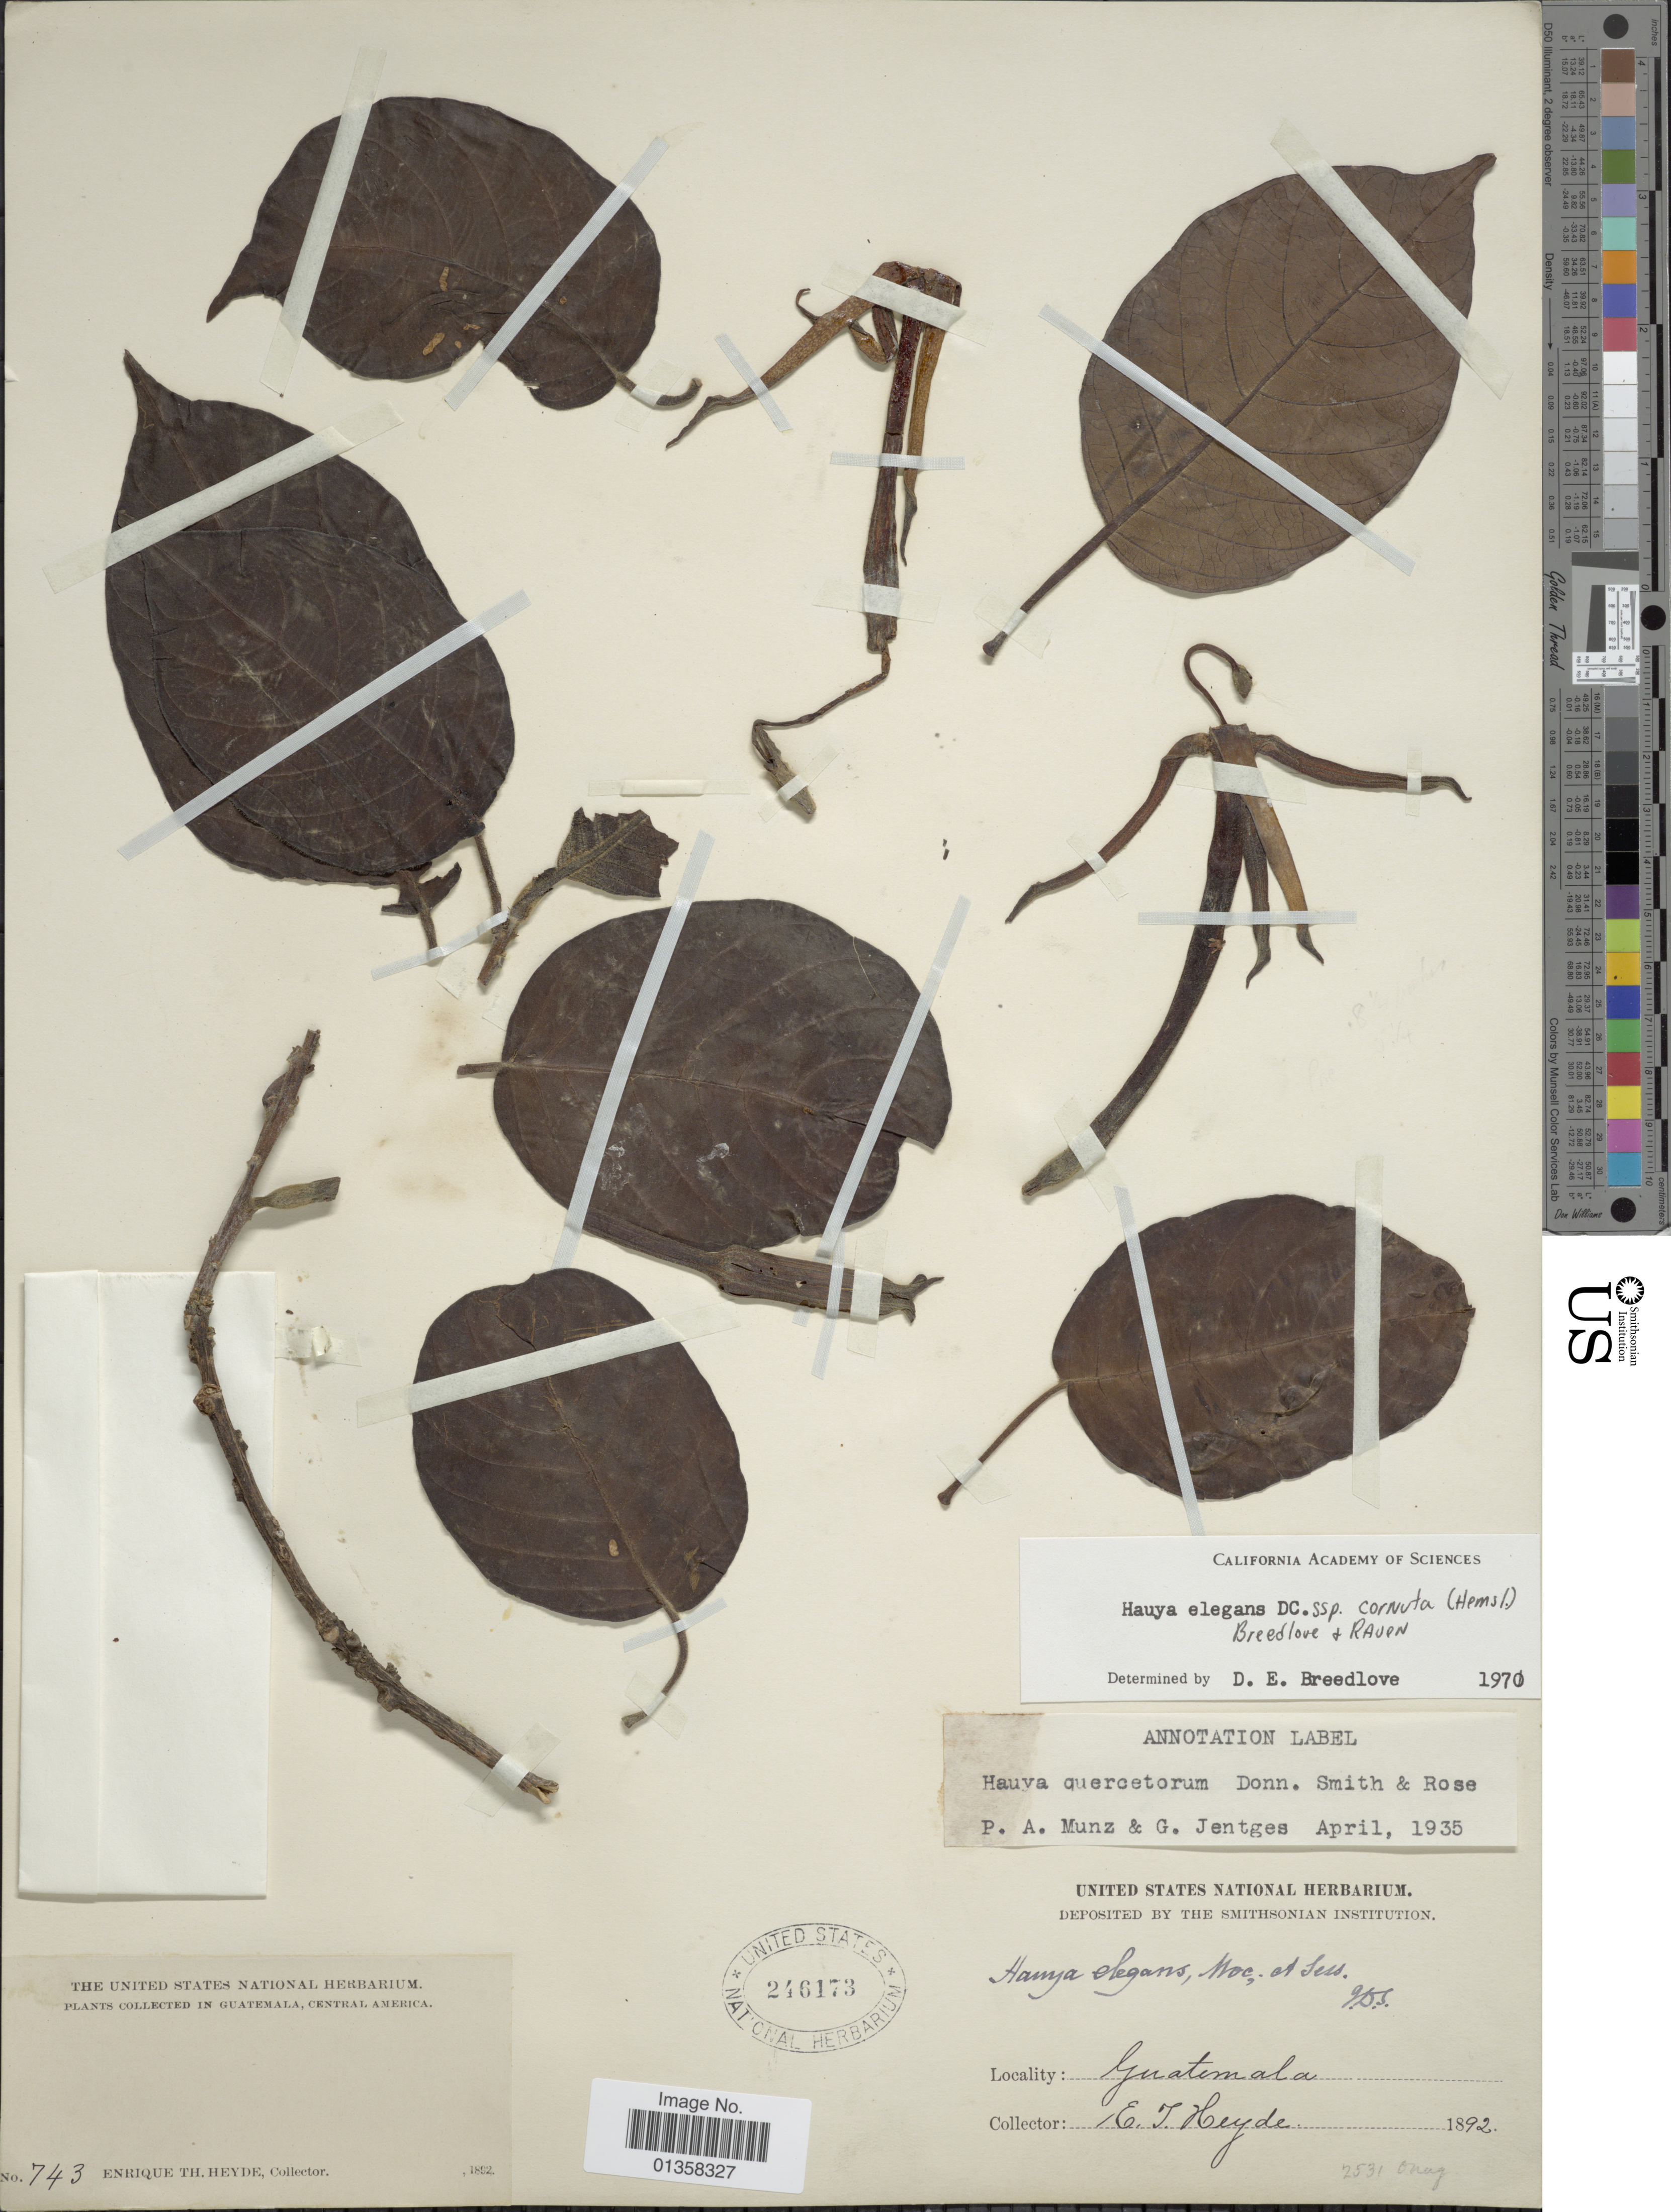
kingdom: Plantae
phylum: Tracheophyta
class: Magnoliopsida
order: Myrtales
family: Onagraceae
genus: Ludwigia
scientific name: Ludwigia hyssopifolia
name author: (G. Don) Exell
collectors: E. T. Heyde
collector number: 743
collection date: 1892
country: Guatemala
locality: Central America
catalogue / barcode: US 246173